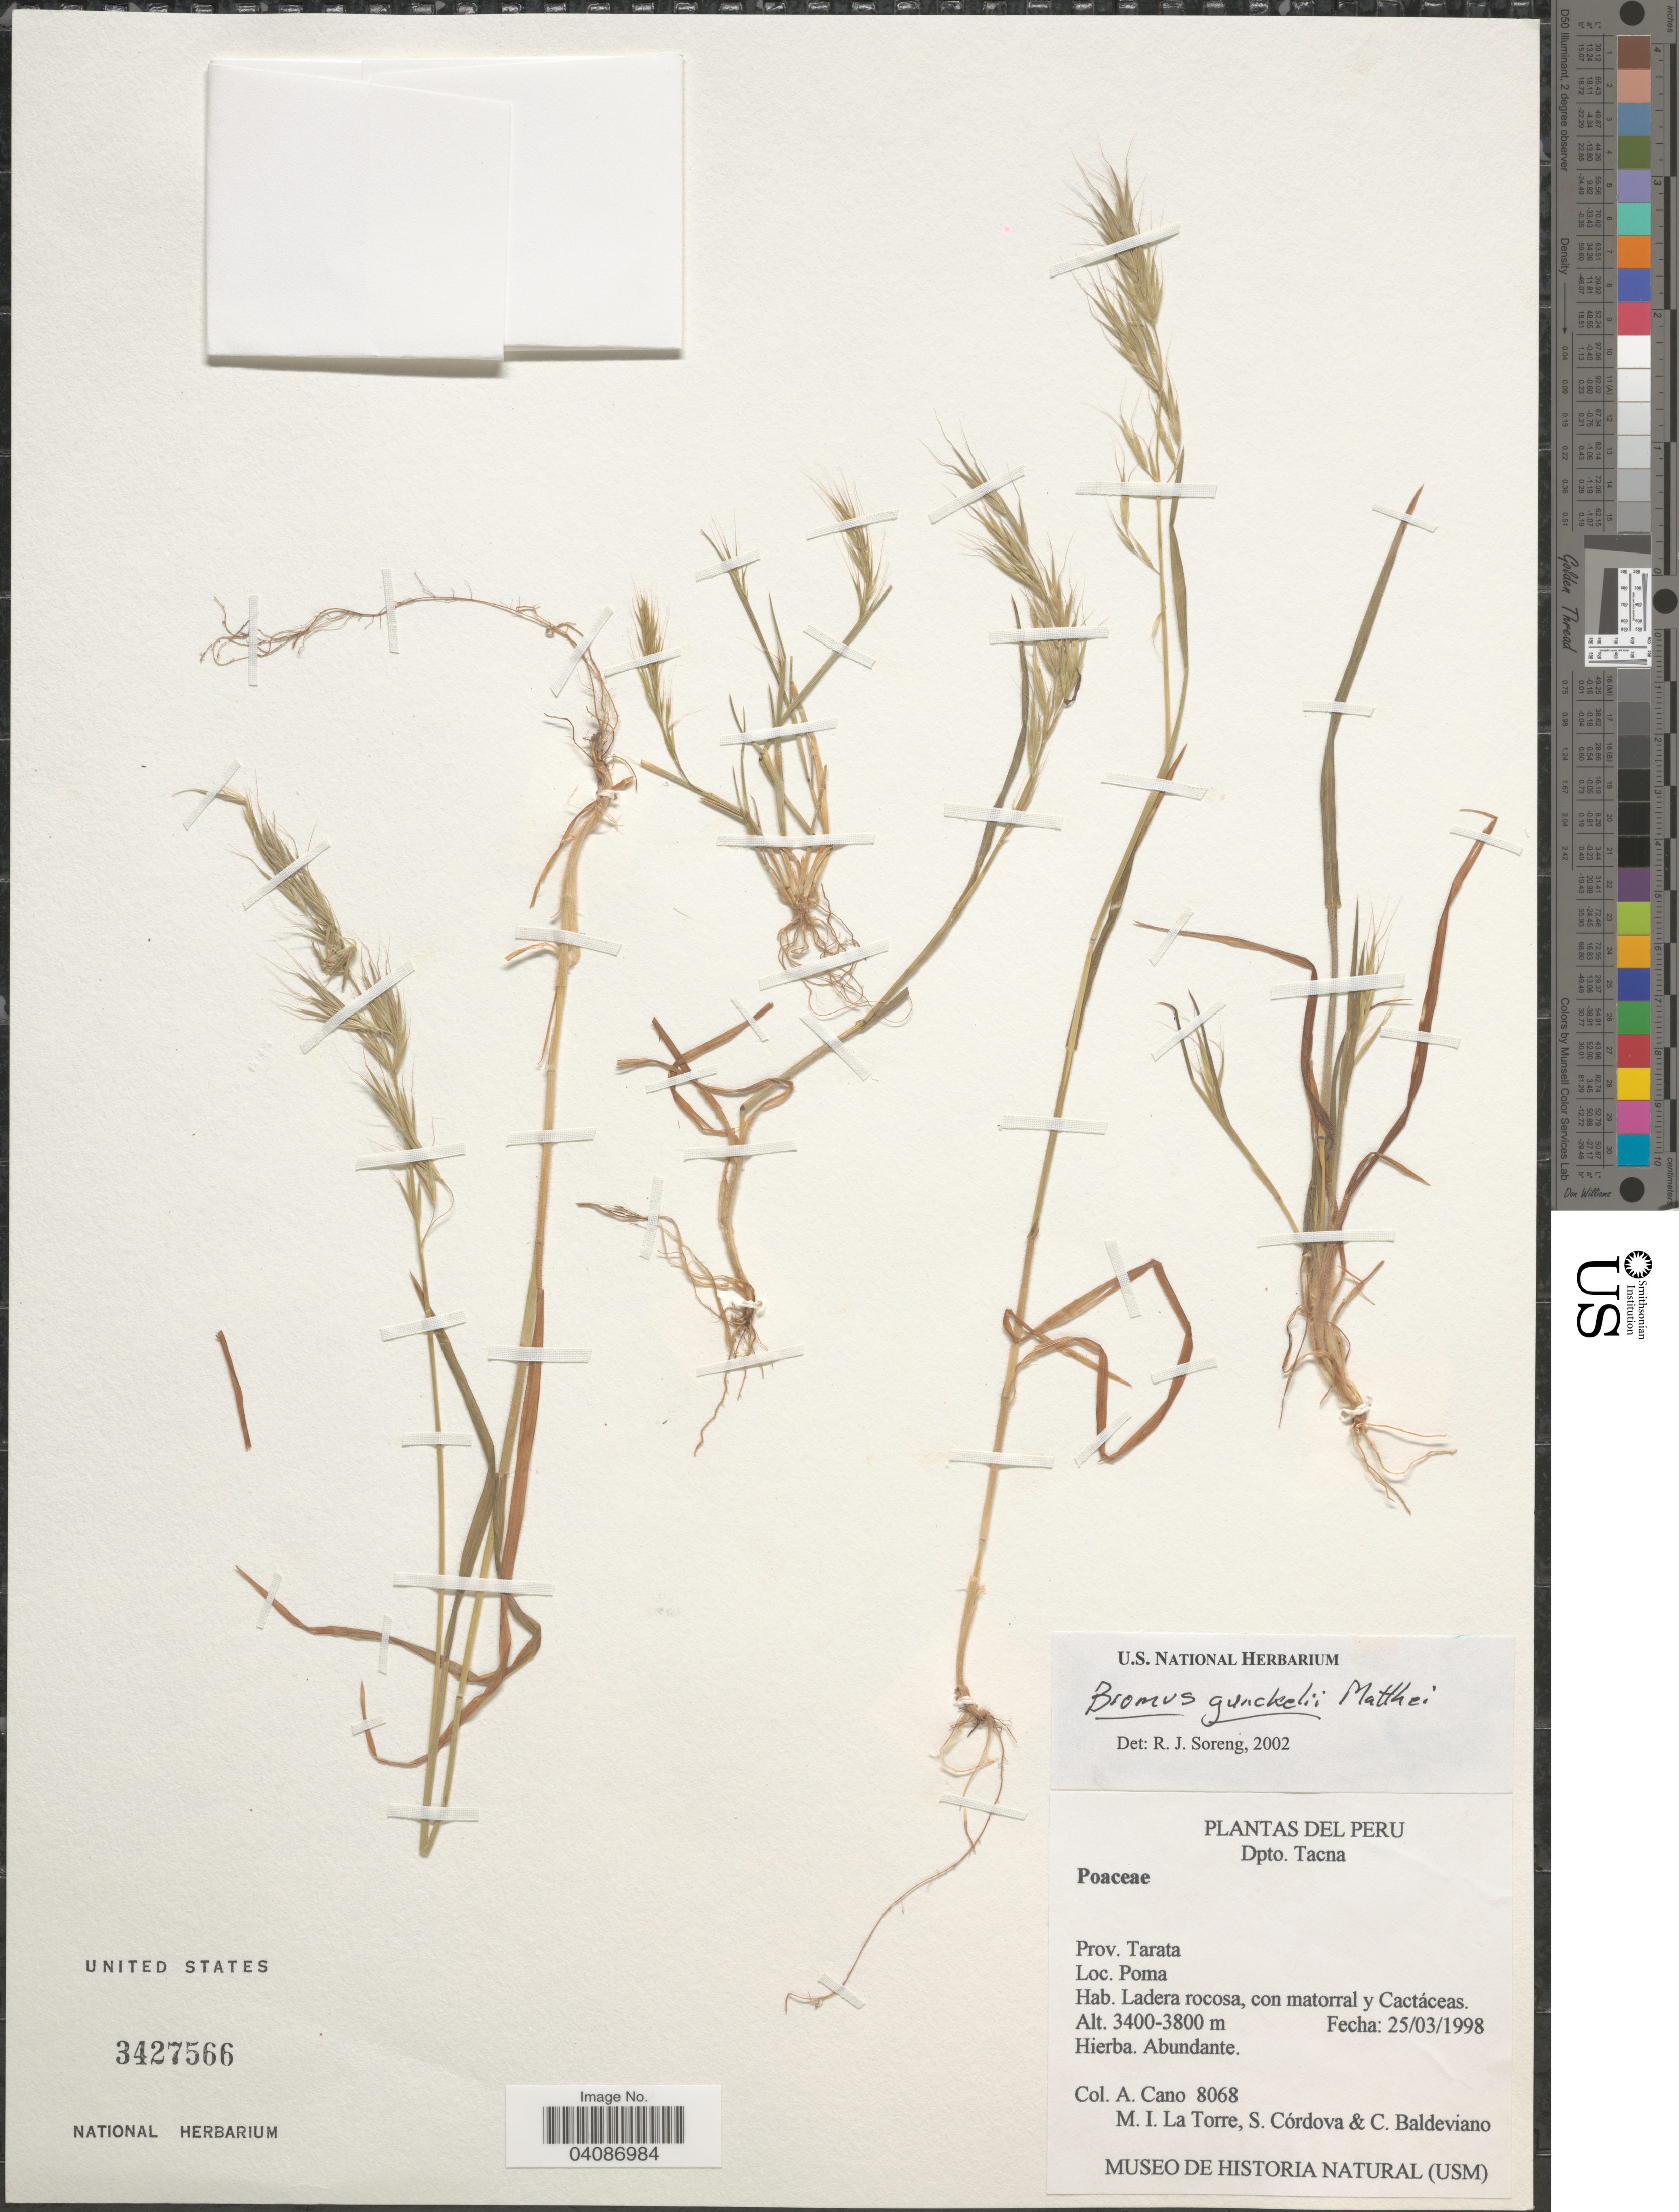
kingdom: Plantae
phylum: Tracheophyta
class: Liliopsida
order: Poales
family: Poaceae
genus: Bromus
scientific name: Bromus gunckelii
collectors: A. Cano, M. La Torre, S. Cordova & C. Baldevianio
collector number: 8068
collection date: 1998-03-25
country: Peru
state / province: Tacna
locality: Dpto. Tacna. Prov. Tarata. Poma.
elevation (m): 3400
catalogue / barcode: US 3427566